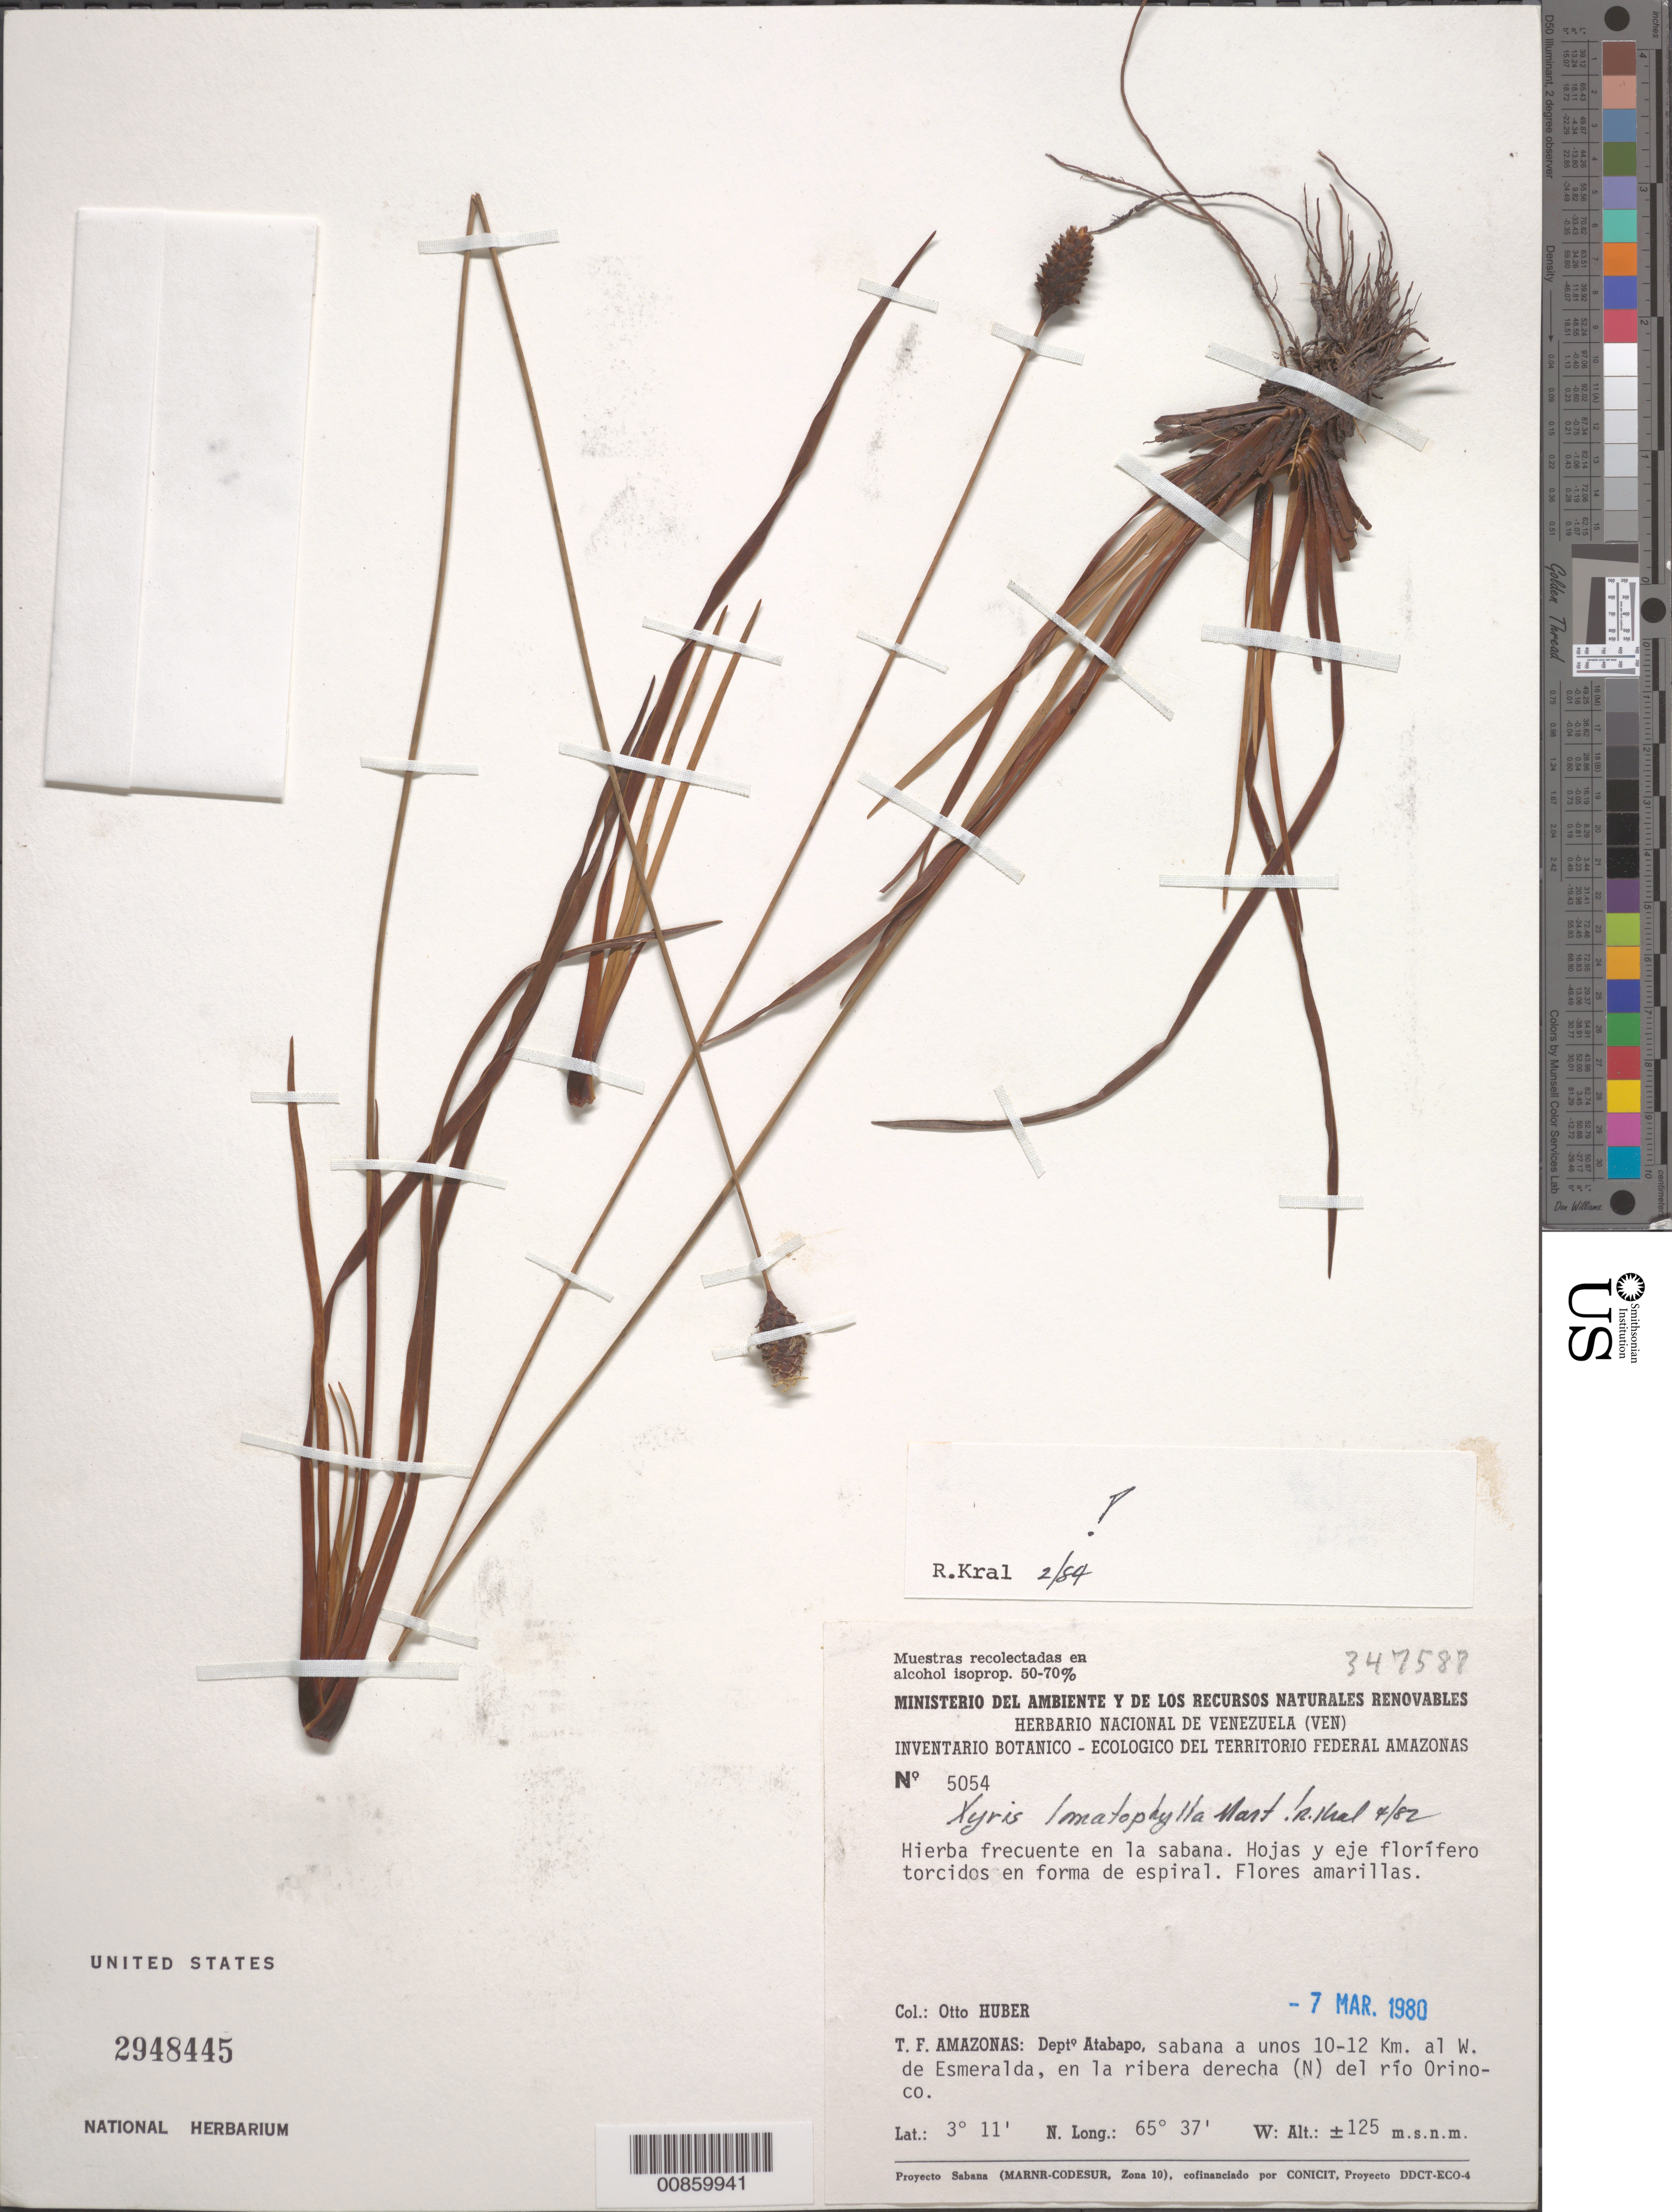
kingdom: Plantae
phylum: Tracheophyta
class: Liliopsida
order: Poales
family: Xyridaceae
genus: Xyris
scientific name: Xyris lomatophylla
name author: Mart.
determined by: Kral, Robert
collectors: O. Huber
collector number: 5054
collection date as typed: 7-Mar-80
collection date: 1980-03-07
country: Venezuela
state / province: Amazonas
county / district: Atabapo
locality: Esmeralda, 10-12 km al W; en la ribera derecha (N) del Río Orinoco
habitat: Sabana.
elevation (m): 125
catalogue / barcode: US 2948445